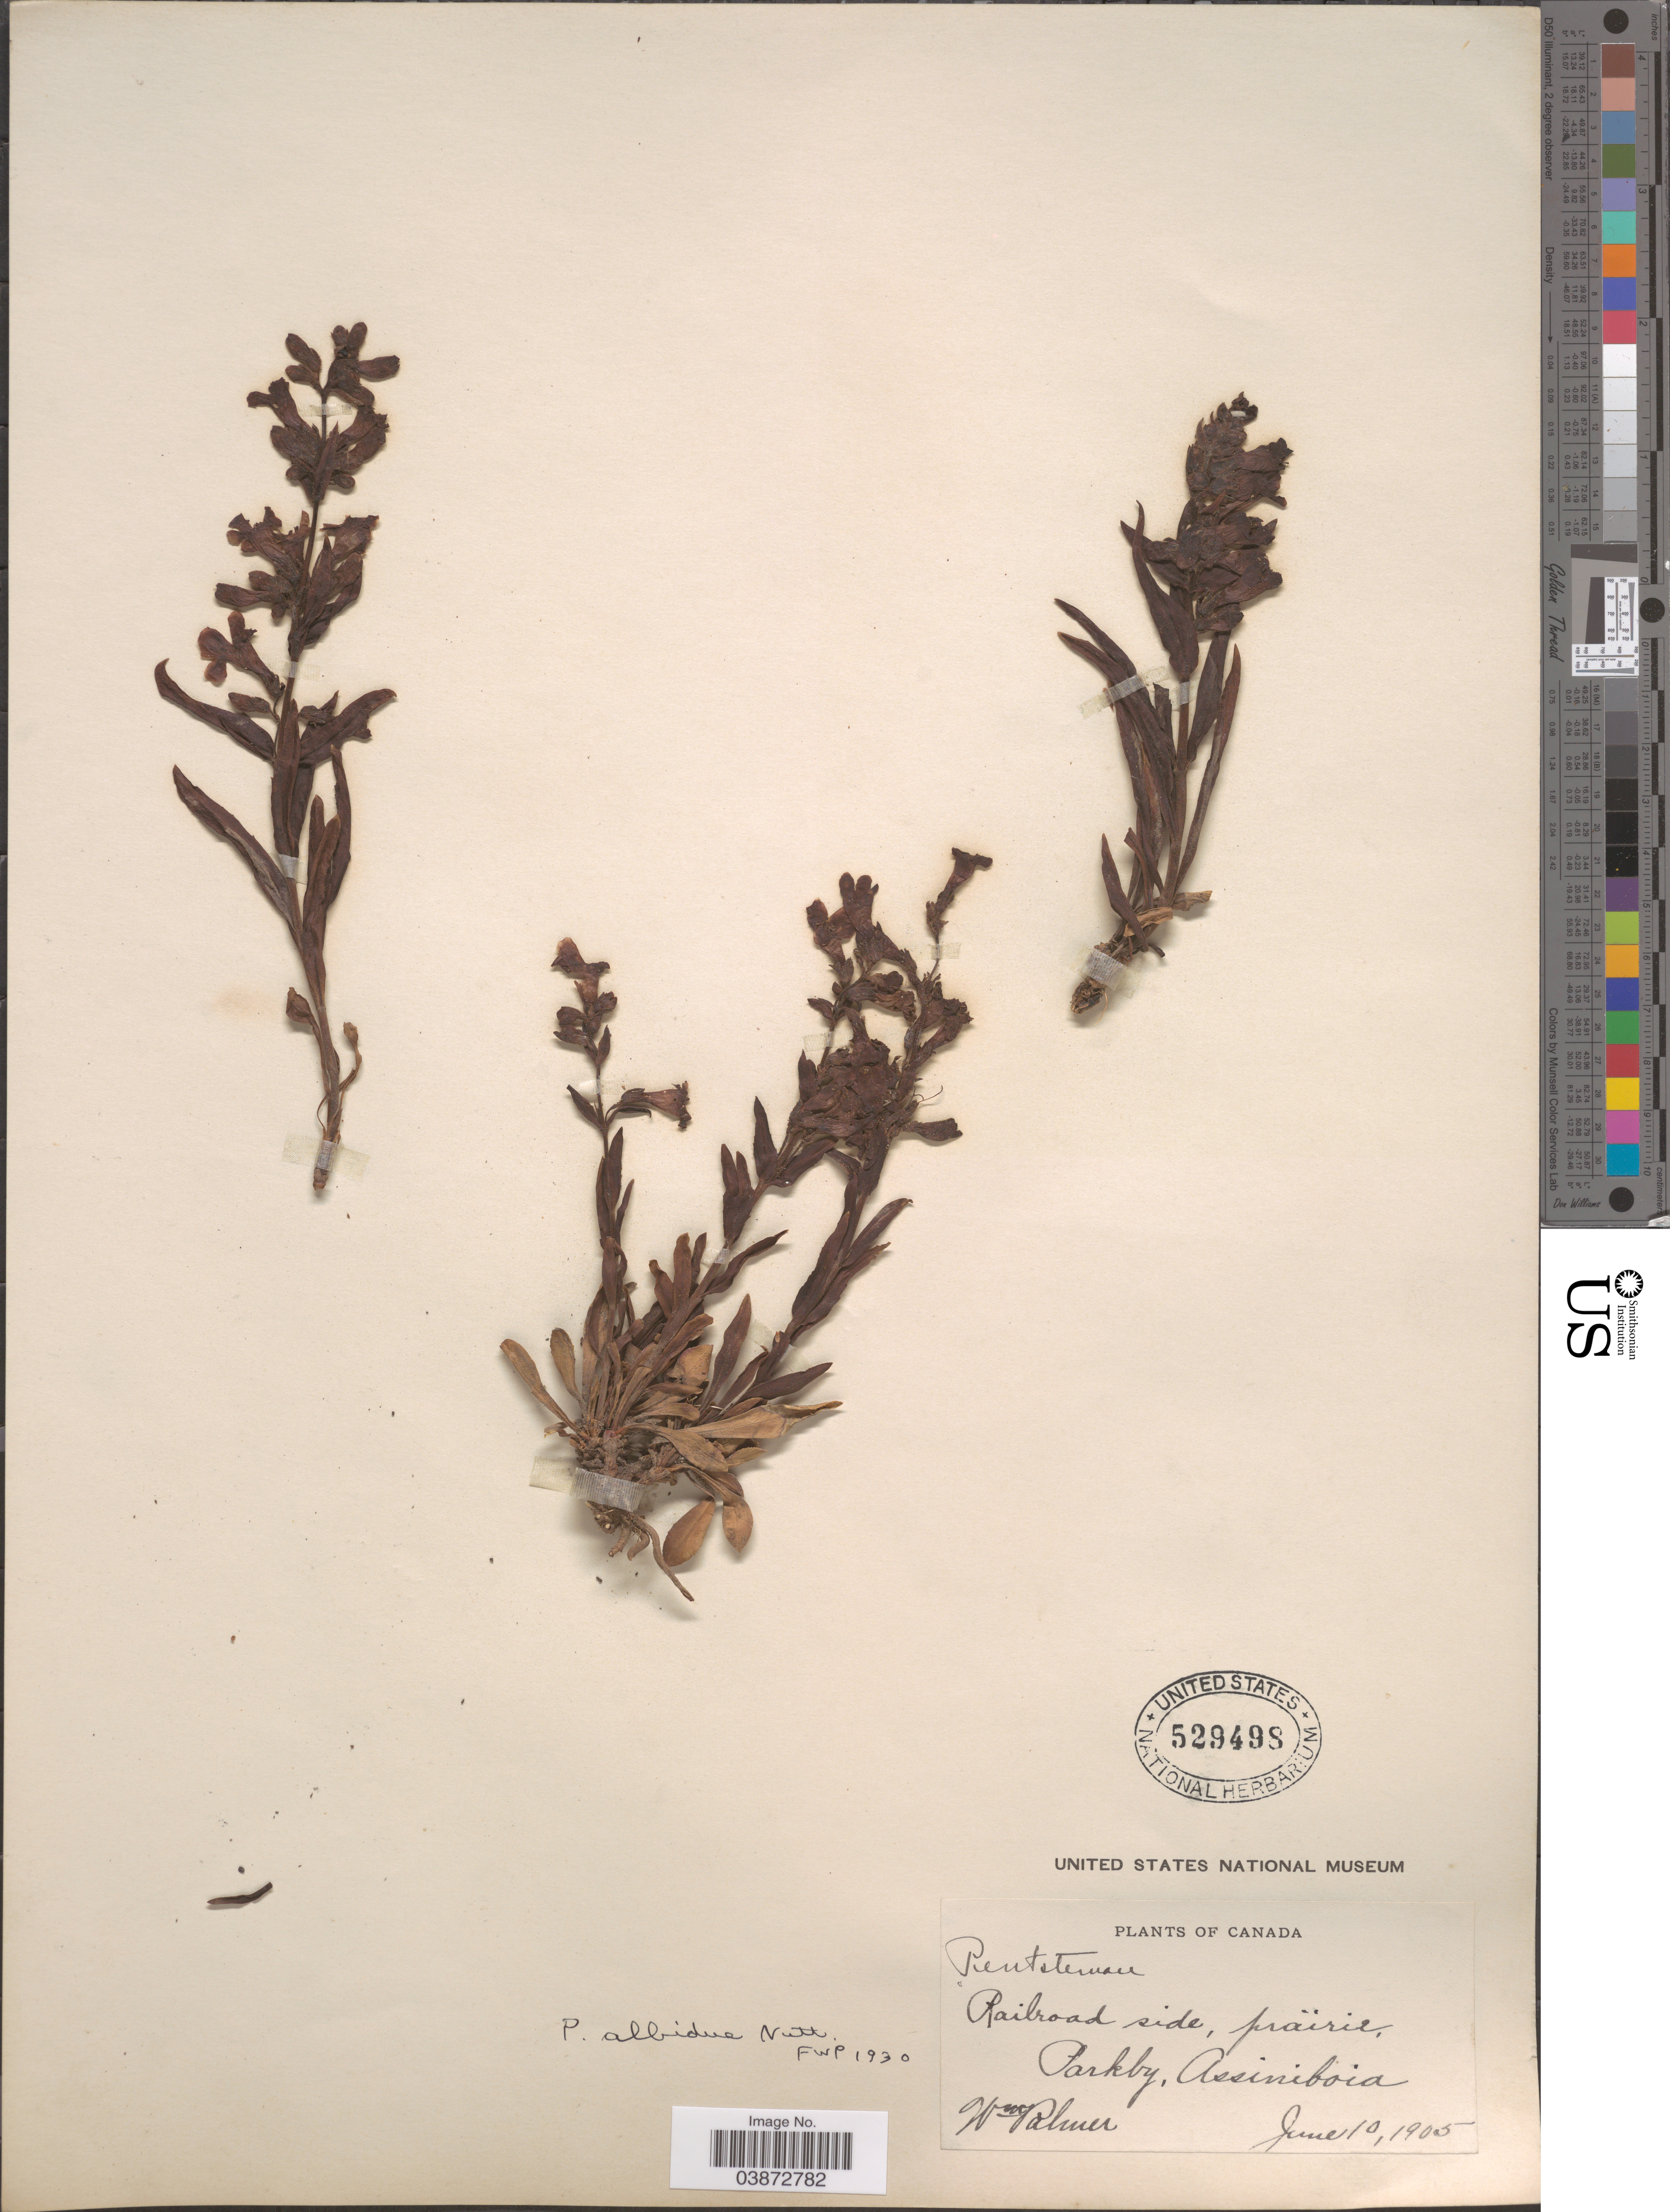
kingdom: Plantae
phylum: Tracheophyta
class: Magnoliopsida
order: Lamiales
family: Plantaginaceae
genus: Penstemon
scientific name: Penstemon albidus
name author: Nutt.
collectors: W. Palmer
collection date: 1905-06-10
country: Canada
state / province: Northwest Territories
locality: Railroad side. Parkby, Assiniboia.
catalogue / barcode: US 529498